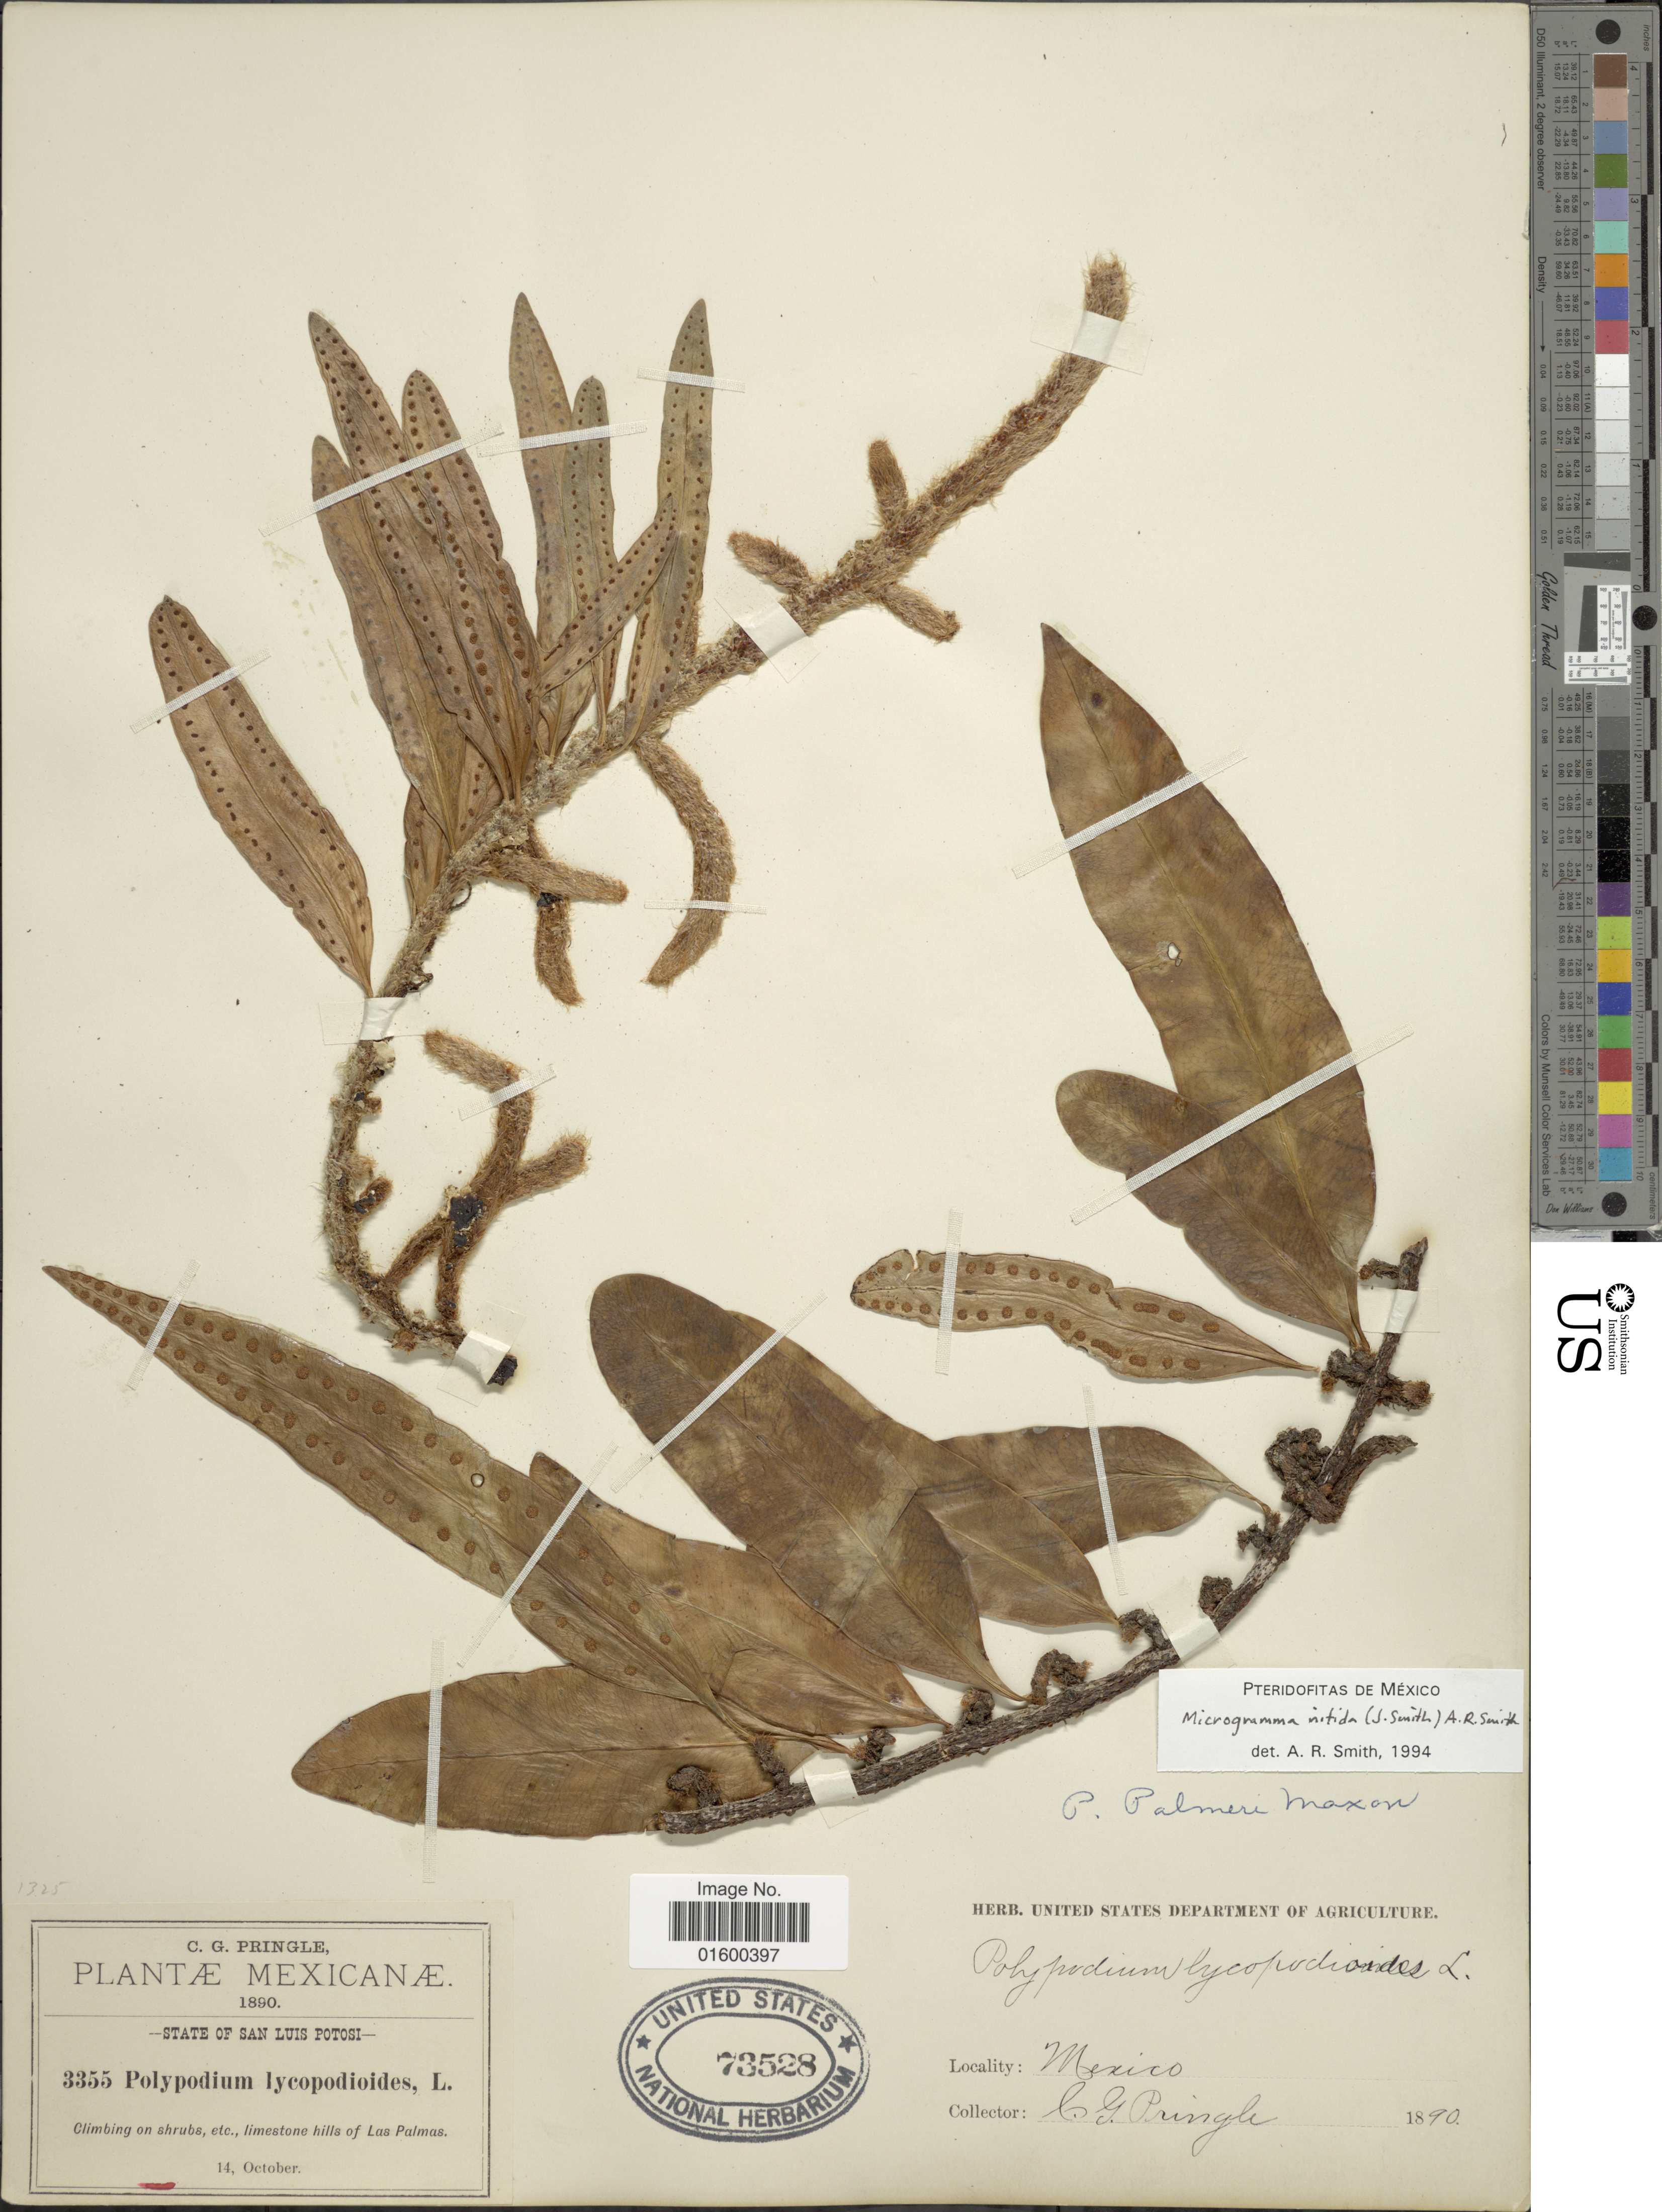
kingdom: Plantae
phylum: Tracheophyta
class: Polypodiopsida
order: Polypodiales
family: Polypodiaceae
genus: Microgramma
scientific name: Microgramma nitida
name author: (J. Sm.) A.R. Sm.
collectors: C. G. Pringle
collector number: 3355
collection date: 1890-10-14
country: Mexico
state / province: San Luis Potosí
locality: Mexicanae, State of San Luis Potosi, limestone hills of Las Palmas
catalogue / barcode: US 73528